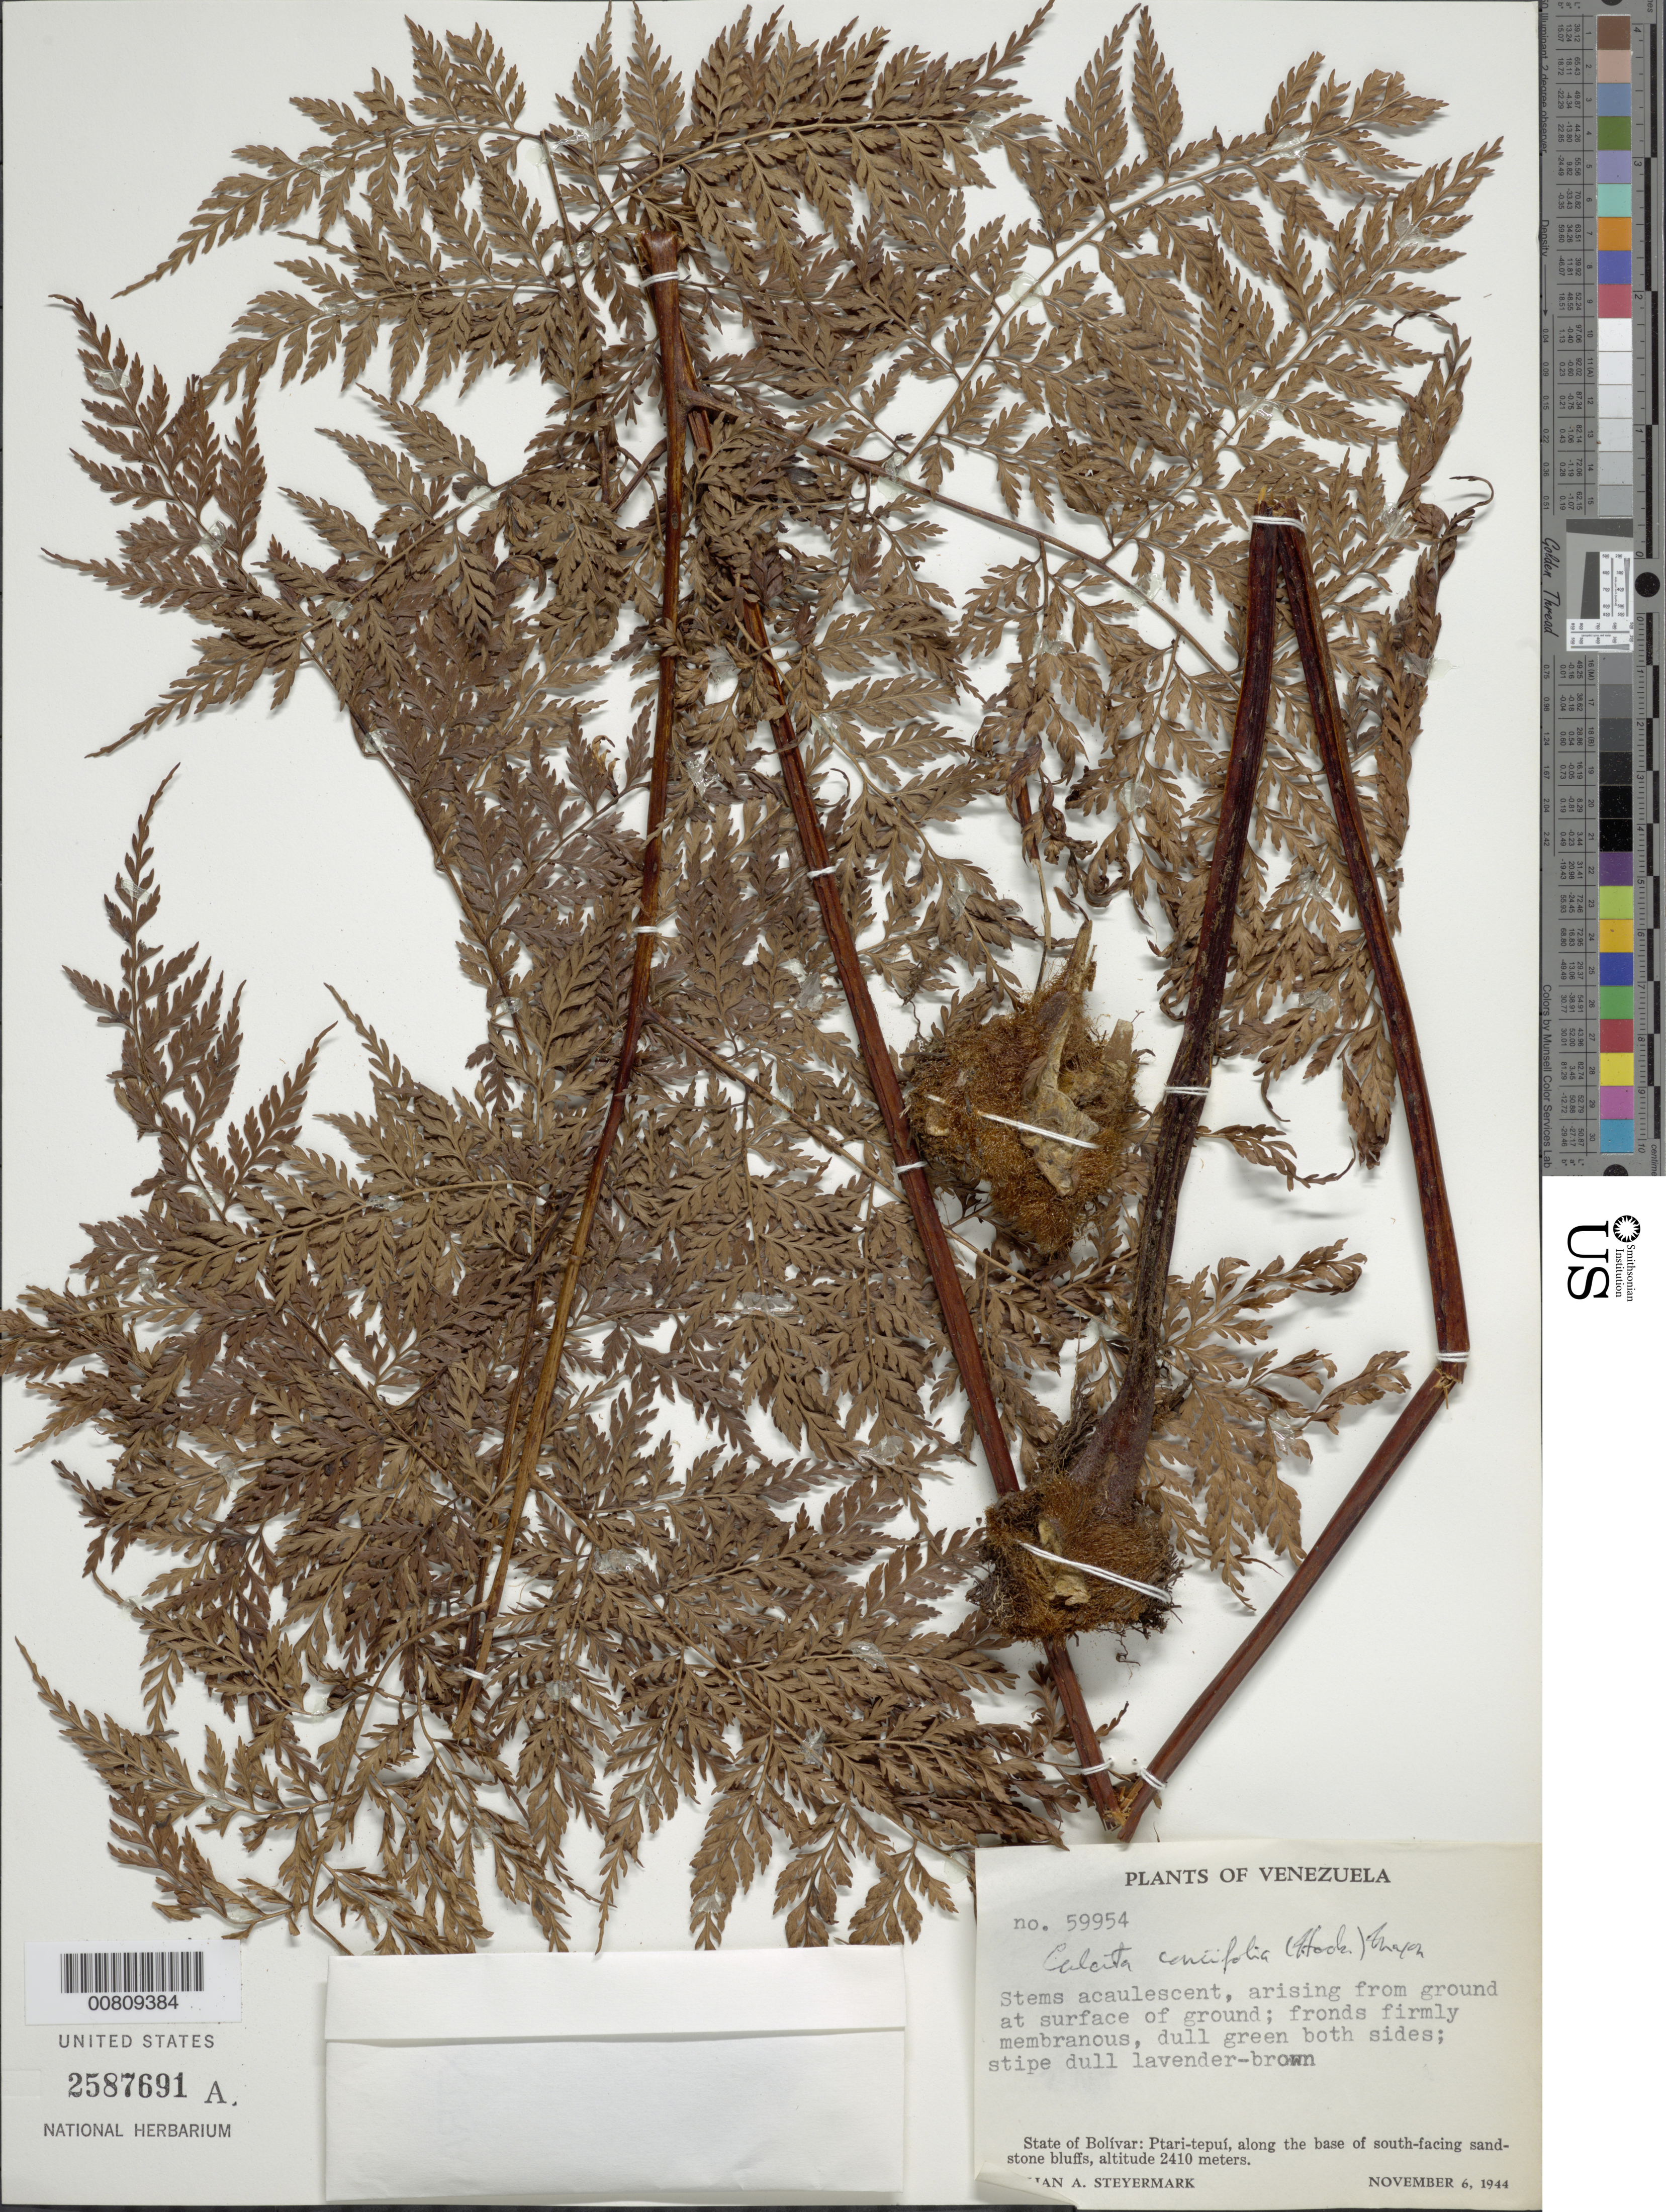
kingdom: Plantae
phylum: Tracheophyta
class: Polypodiopsida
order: Cyatheales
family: Culcitaceae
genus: Culcita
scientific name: Culcita coniifolia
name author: (Hook.) Maxon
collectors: J. Steyermark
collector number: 59954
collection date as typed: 6-Nov-44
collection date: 1944-11-06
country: Venezuela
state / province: Bolívar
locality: Ptari-tepuí, south-facing slopes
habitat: Sandstone bluffs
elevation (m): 2410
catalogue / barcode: US 2587691A